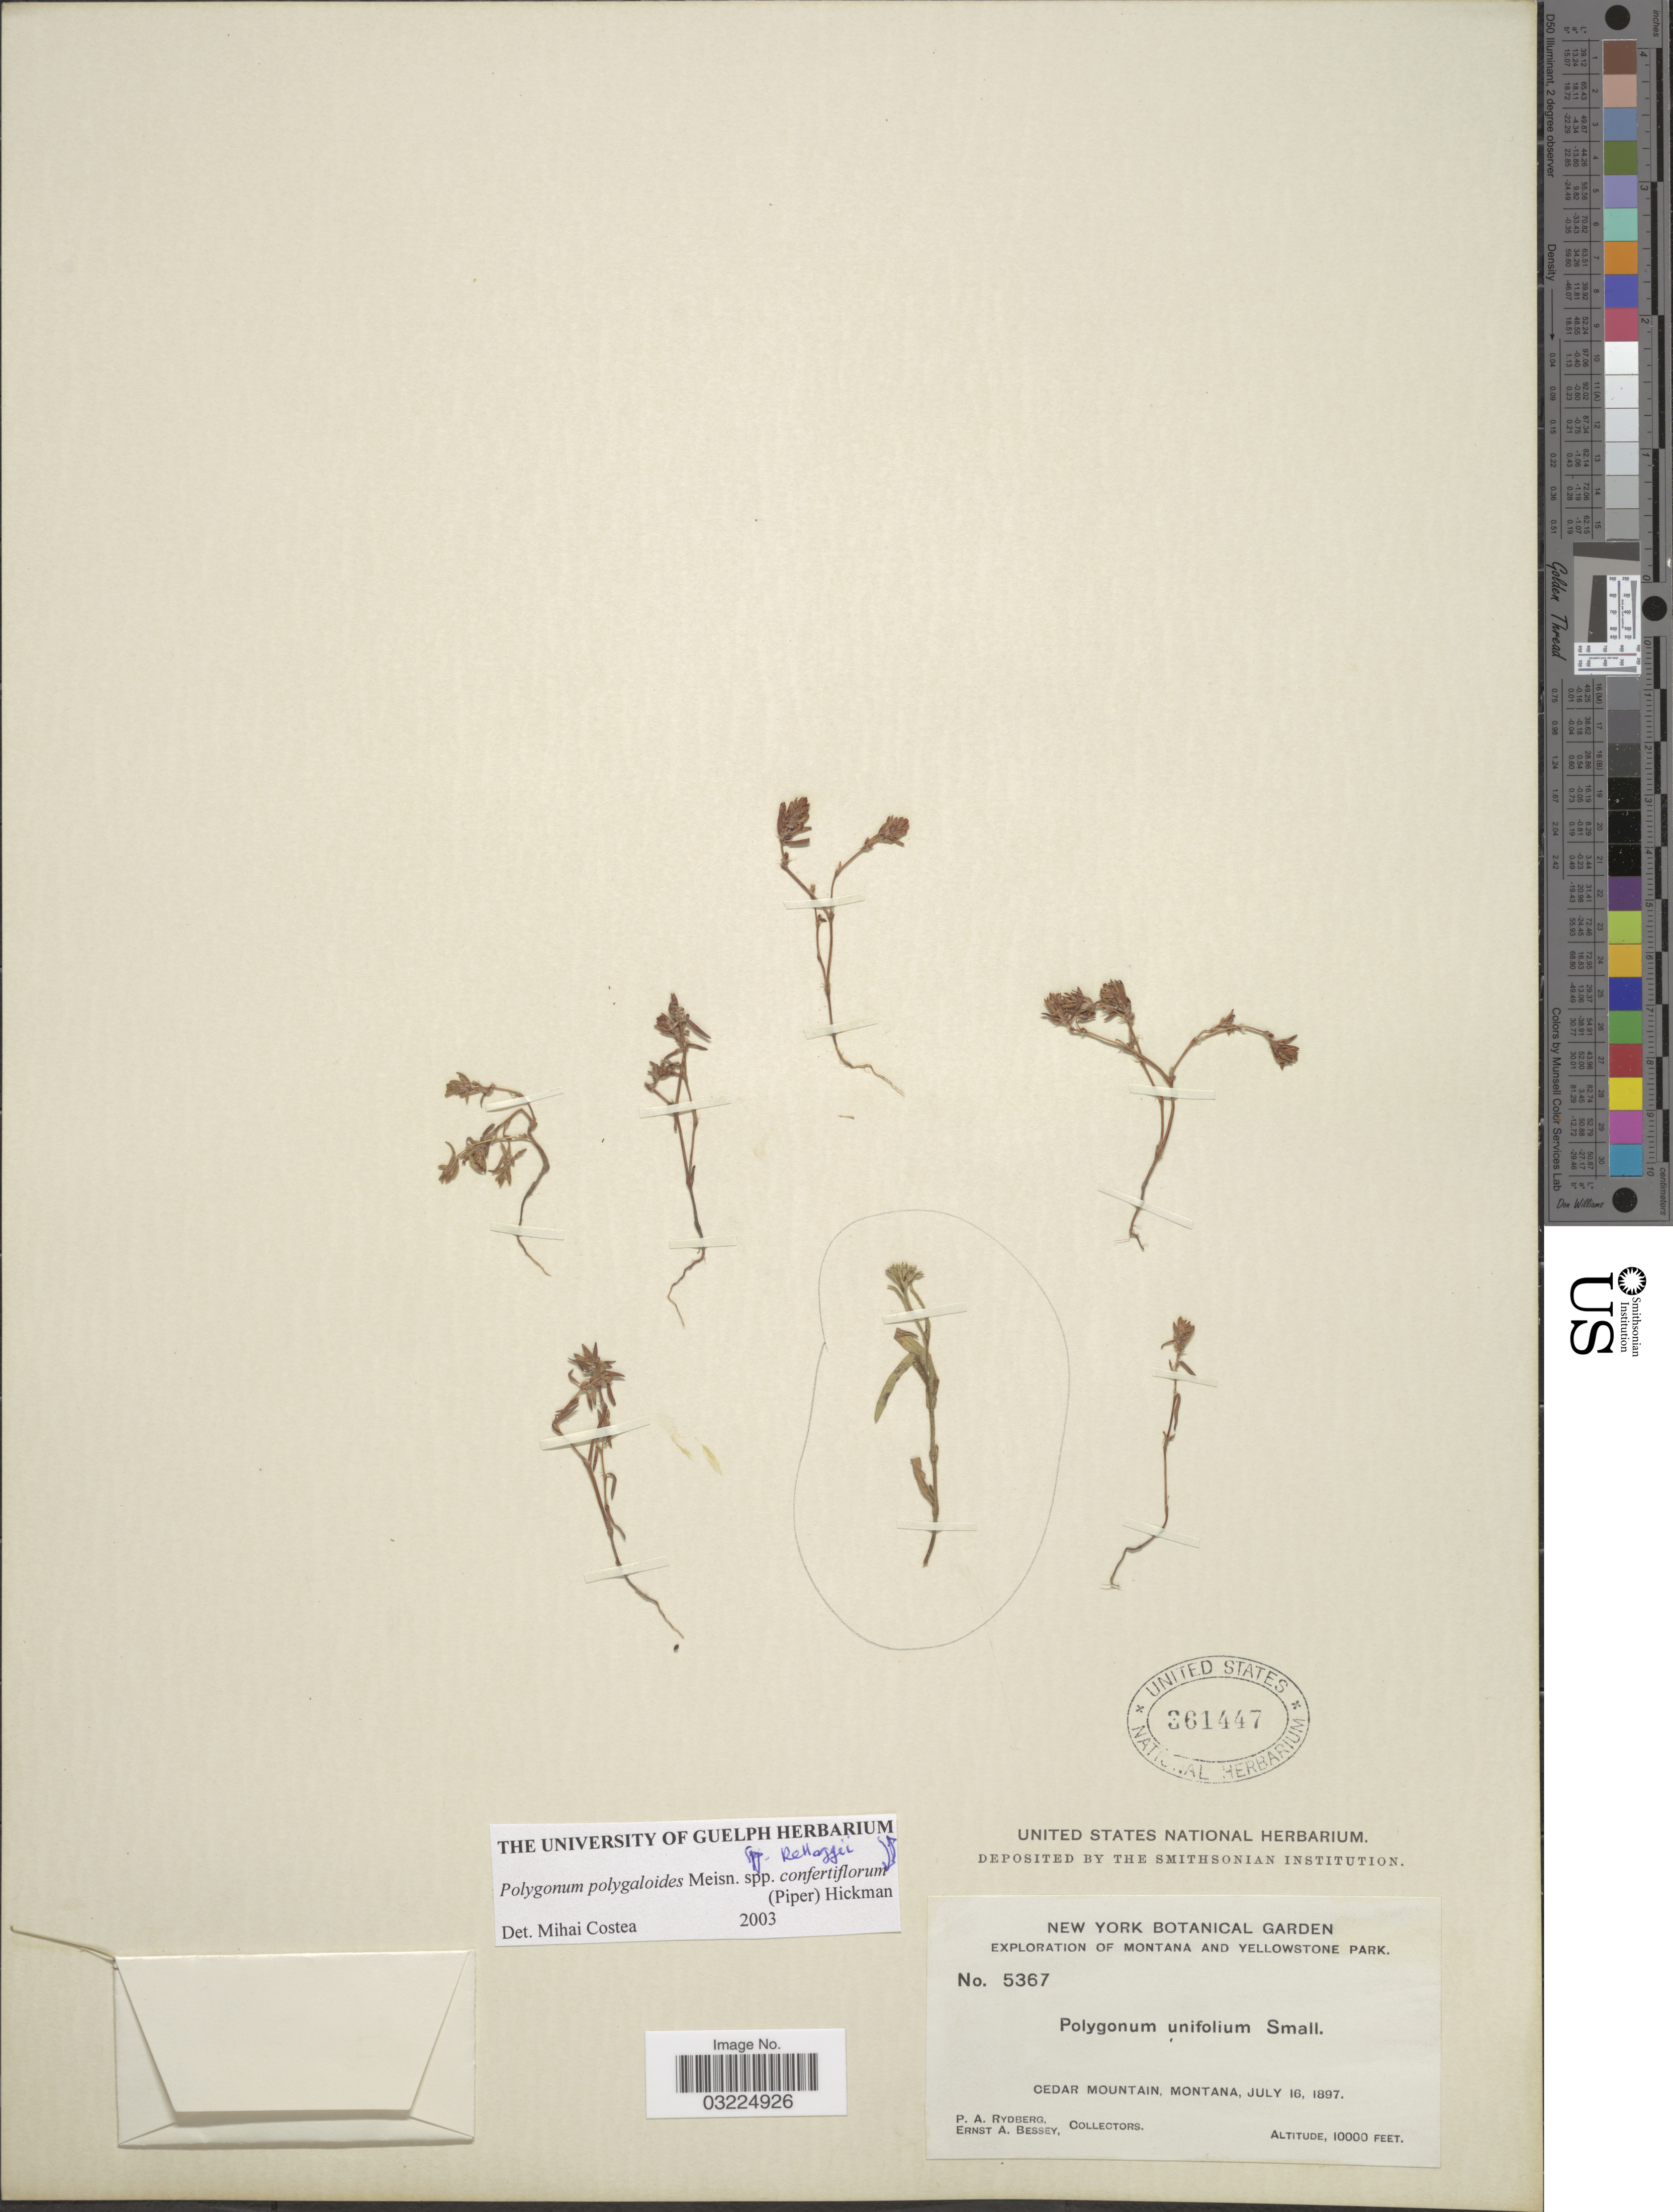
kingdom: Plantae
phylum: Tracheophyta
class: Magnoliopsida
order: Caryophyllales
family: Polygonaceae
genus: Polygonum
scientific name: Polygonum polygaloides subsp. kelloggii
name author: (Greene) Hickman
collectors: P. A. Rydberg & E. A. Bessey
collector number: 5367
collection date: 1897-07-16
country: United States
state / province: Montana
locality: Yellowstone Park [unsure placement]. Cedar Mountain.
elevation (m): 3048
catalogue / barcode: US 361447